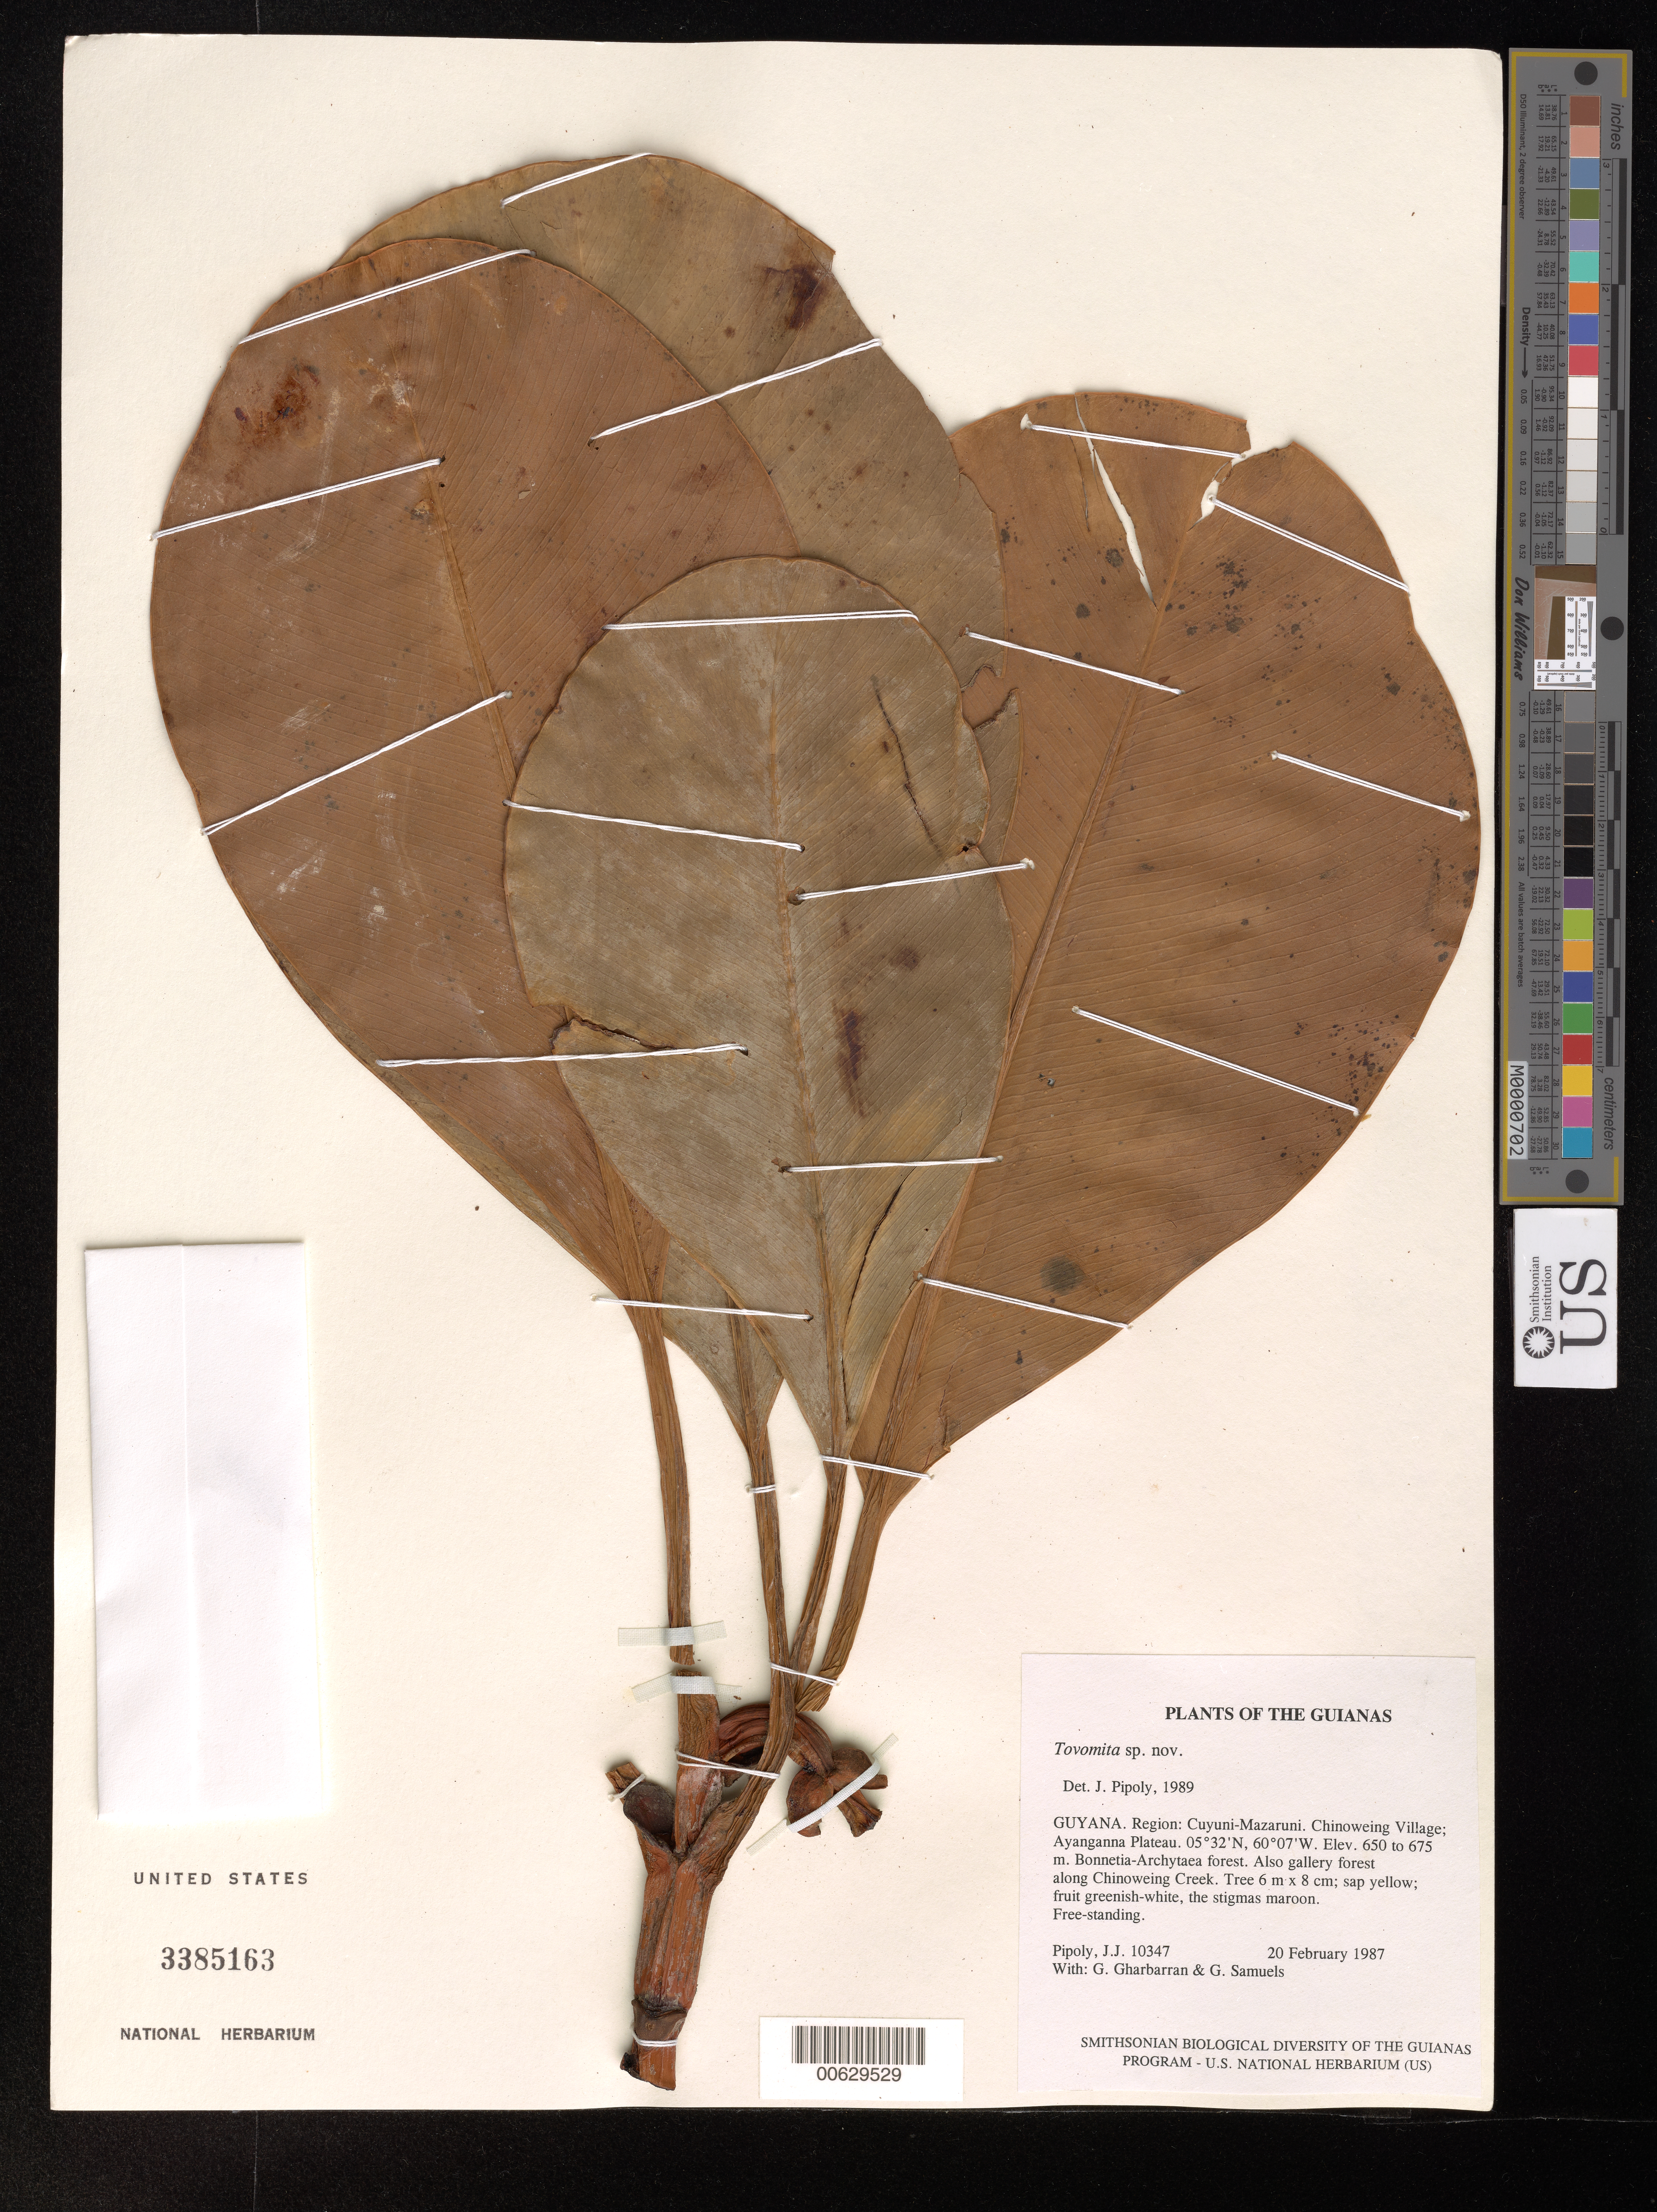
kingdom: Plantae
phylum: Tracheophyta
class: Magnoliopsida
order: Malpighiales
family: Clusiaceae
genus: Tovomita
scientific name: Tovomita sp. nov.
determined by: Pipoly, J. J., III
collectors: J. J. Pipoly, G. Gharbarran & G. Samuels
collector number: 10347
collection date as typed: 20 February 1987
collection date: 1987-02-20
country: Guyana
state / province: Cuyuni-Mazaruni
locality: Chinoweing Village; Ayanganna Plateau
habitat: Bonnetia-Archytaea forest. Also gallery forest along Chinoweing Creek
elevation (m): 650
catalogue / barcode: US 3385163